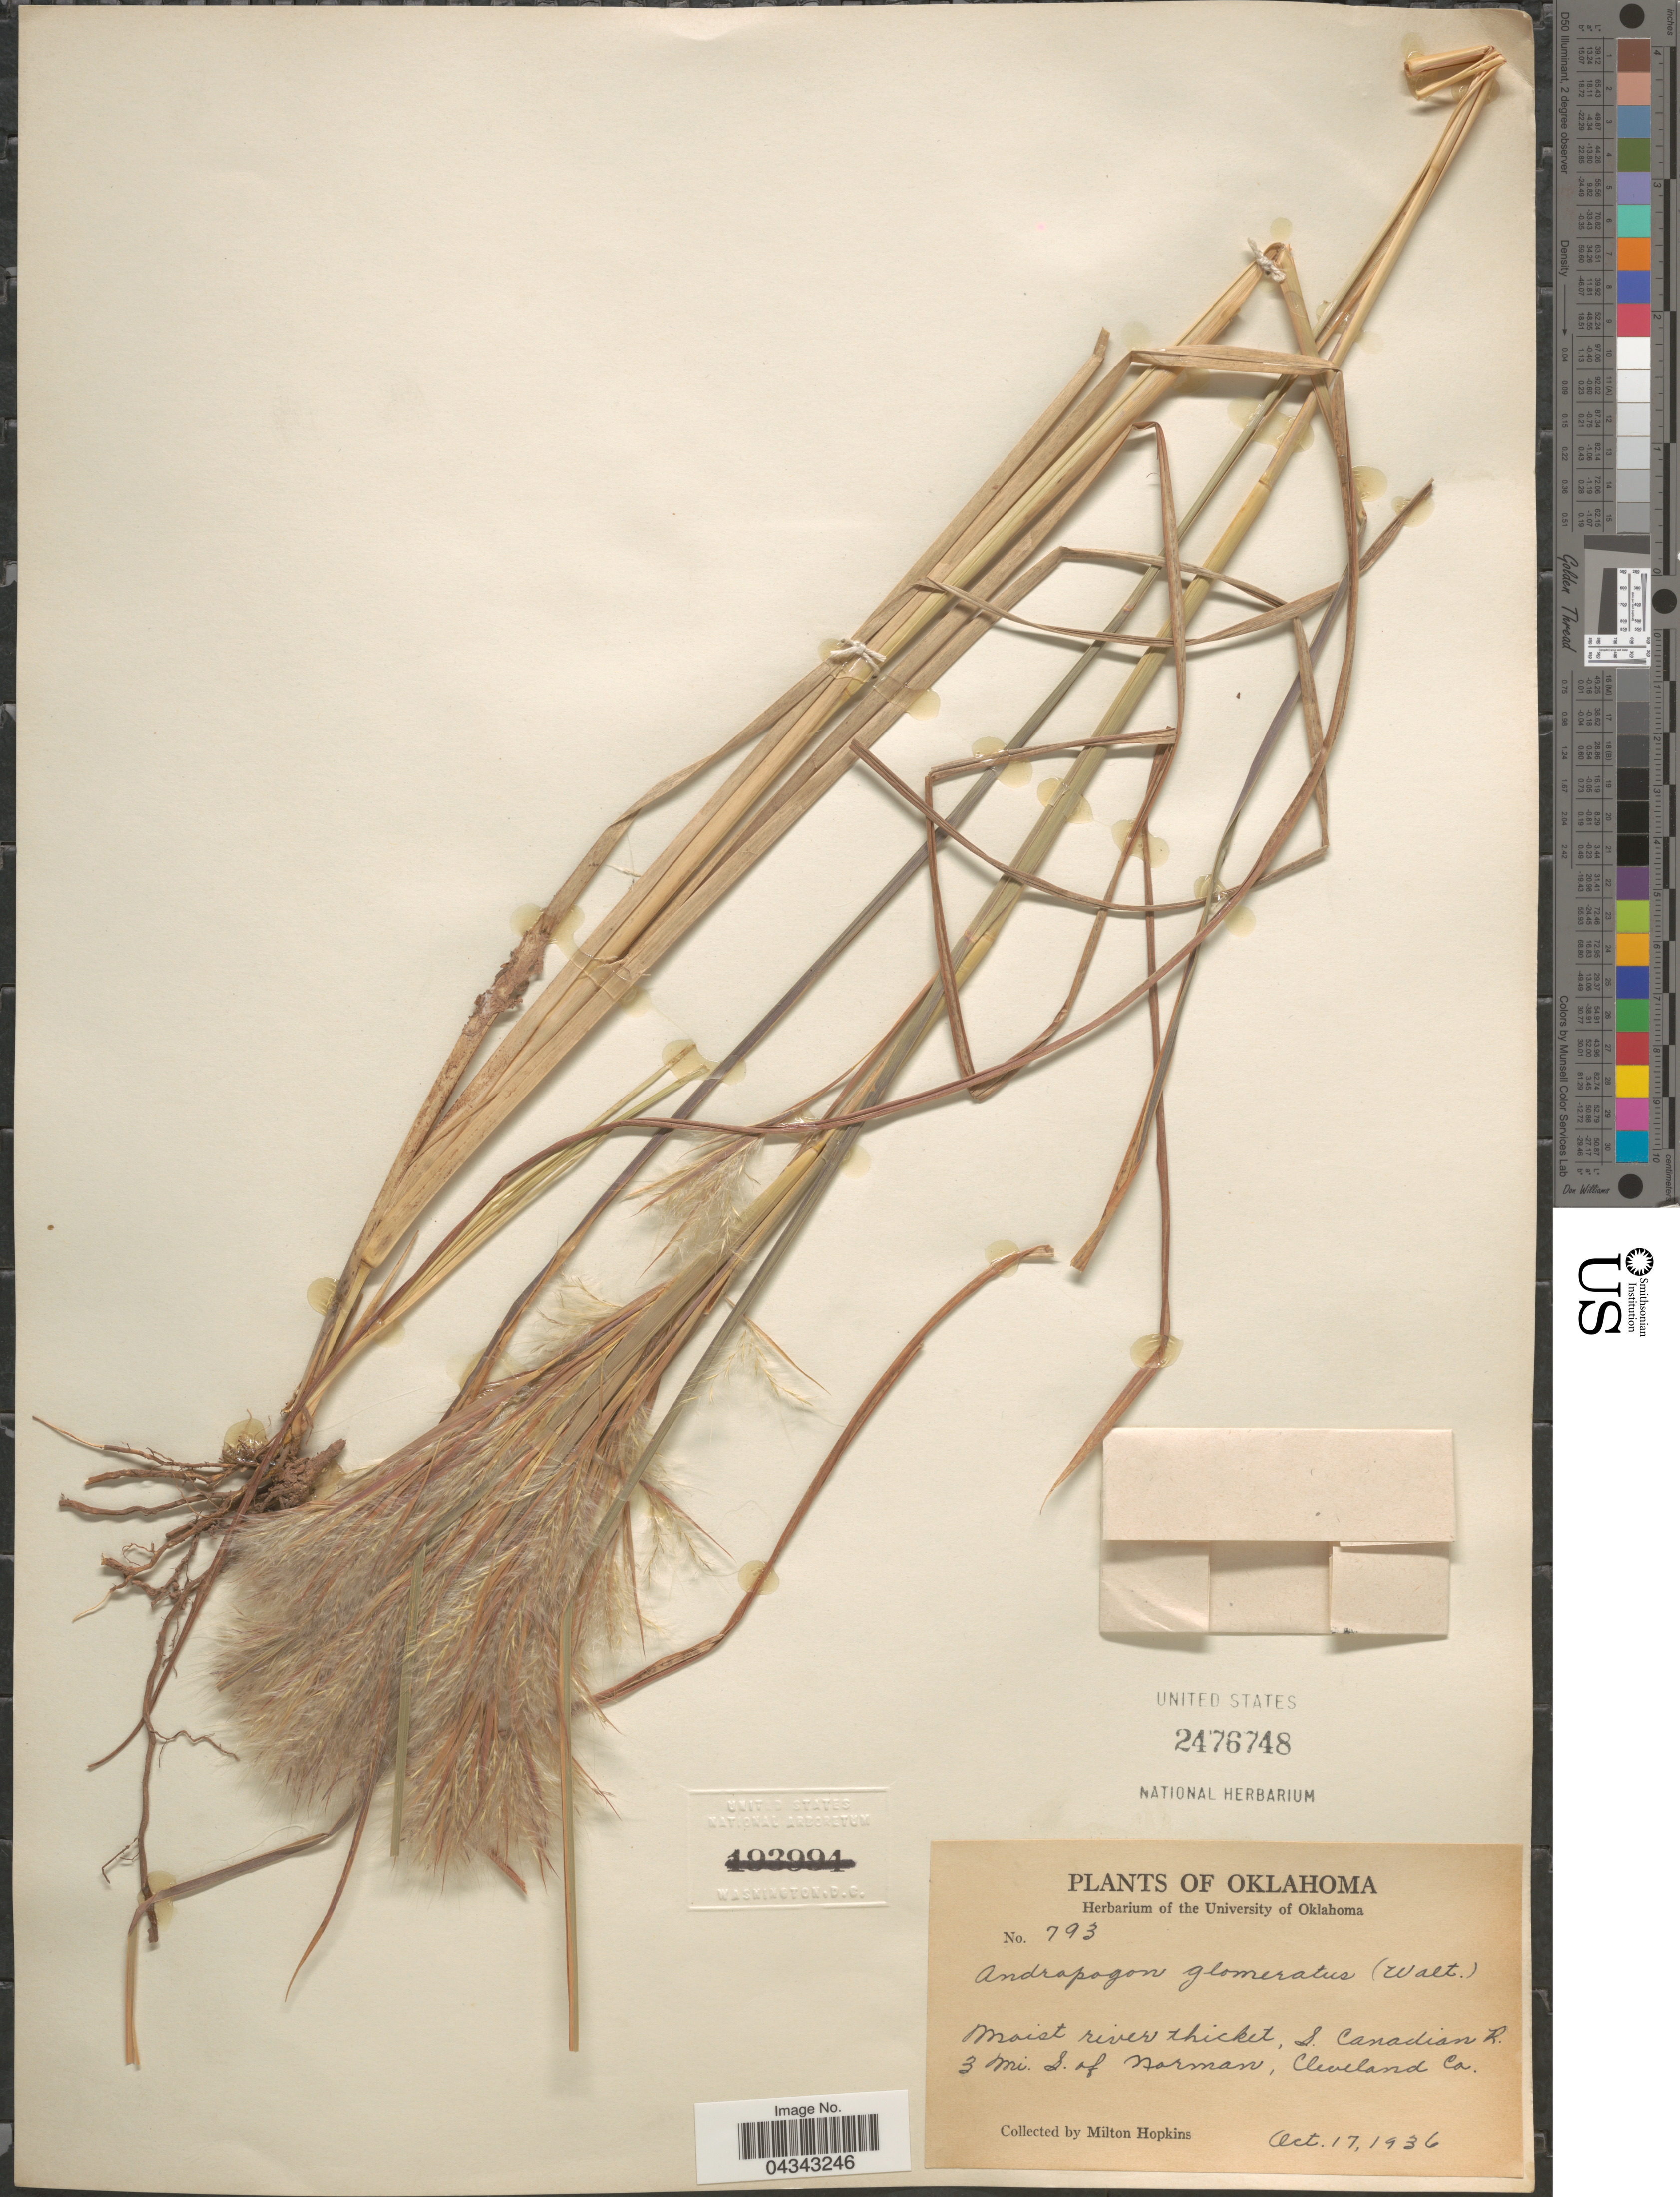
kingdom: Plantae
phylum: Tracheophyta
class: Liliopsida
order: Poales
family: Poaceae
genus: Andropogon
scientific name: Andropogon glomeratus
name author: (Walter) Britton, Stearns & Poggenb.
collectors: M. Hopkins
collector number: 793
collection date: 1936-10-17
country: United States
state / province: Oklahoma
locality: Moist river thicket, S. Canadian R. 3 mi. S. of Norman, Cleveland Co.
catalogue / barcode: US 2476748